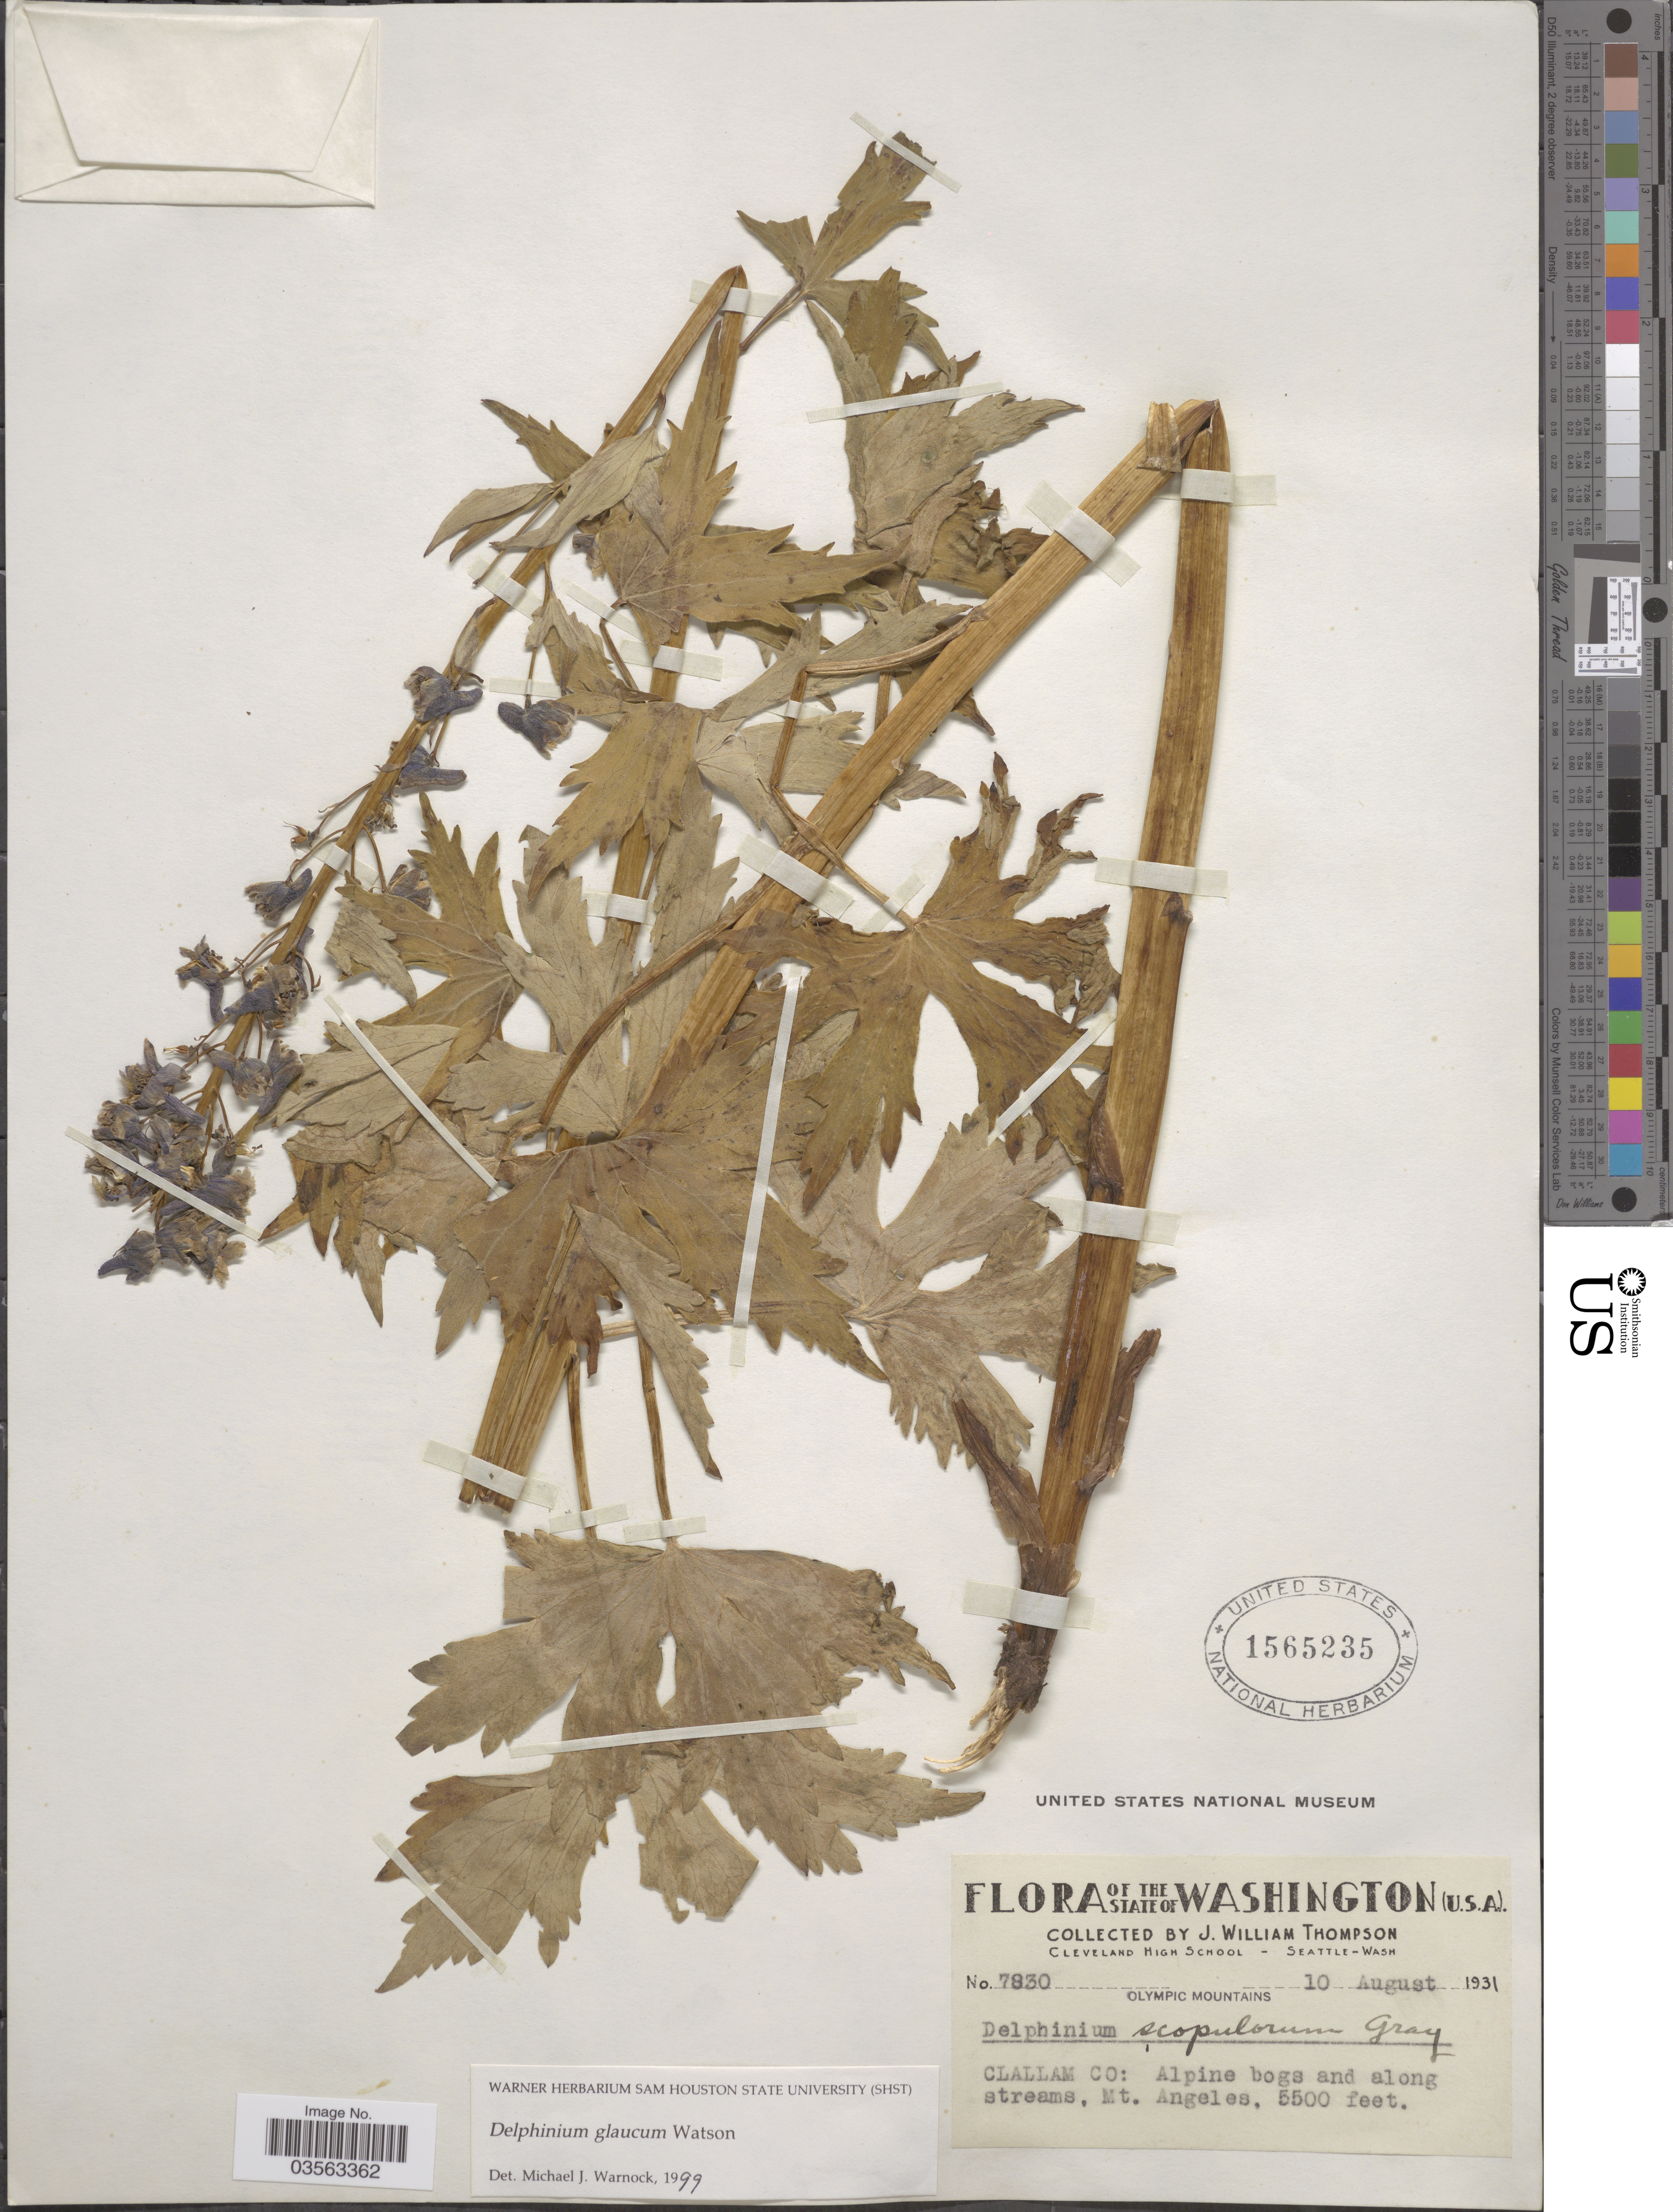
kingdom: Plantae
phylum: Tracheophyta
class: Magnoliopsida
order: Ranunculales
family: Ranunculaceae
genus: Delphinium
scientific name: Delphinium glaucum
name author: S. Watson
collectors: J. W. Thompson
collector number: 7830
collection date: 1931-08-10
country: United States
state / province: Washington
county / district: Clallam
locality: Olympic Mountains. Clallam Co: Alpine bogs and along streams, Mt. Angeles.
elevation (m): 1676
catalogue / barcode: US 1565235